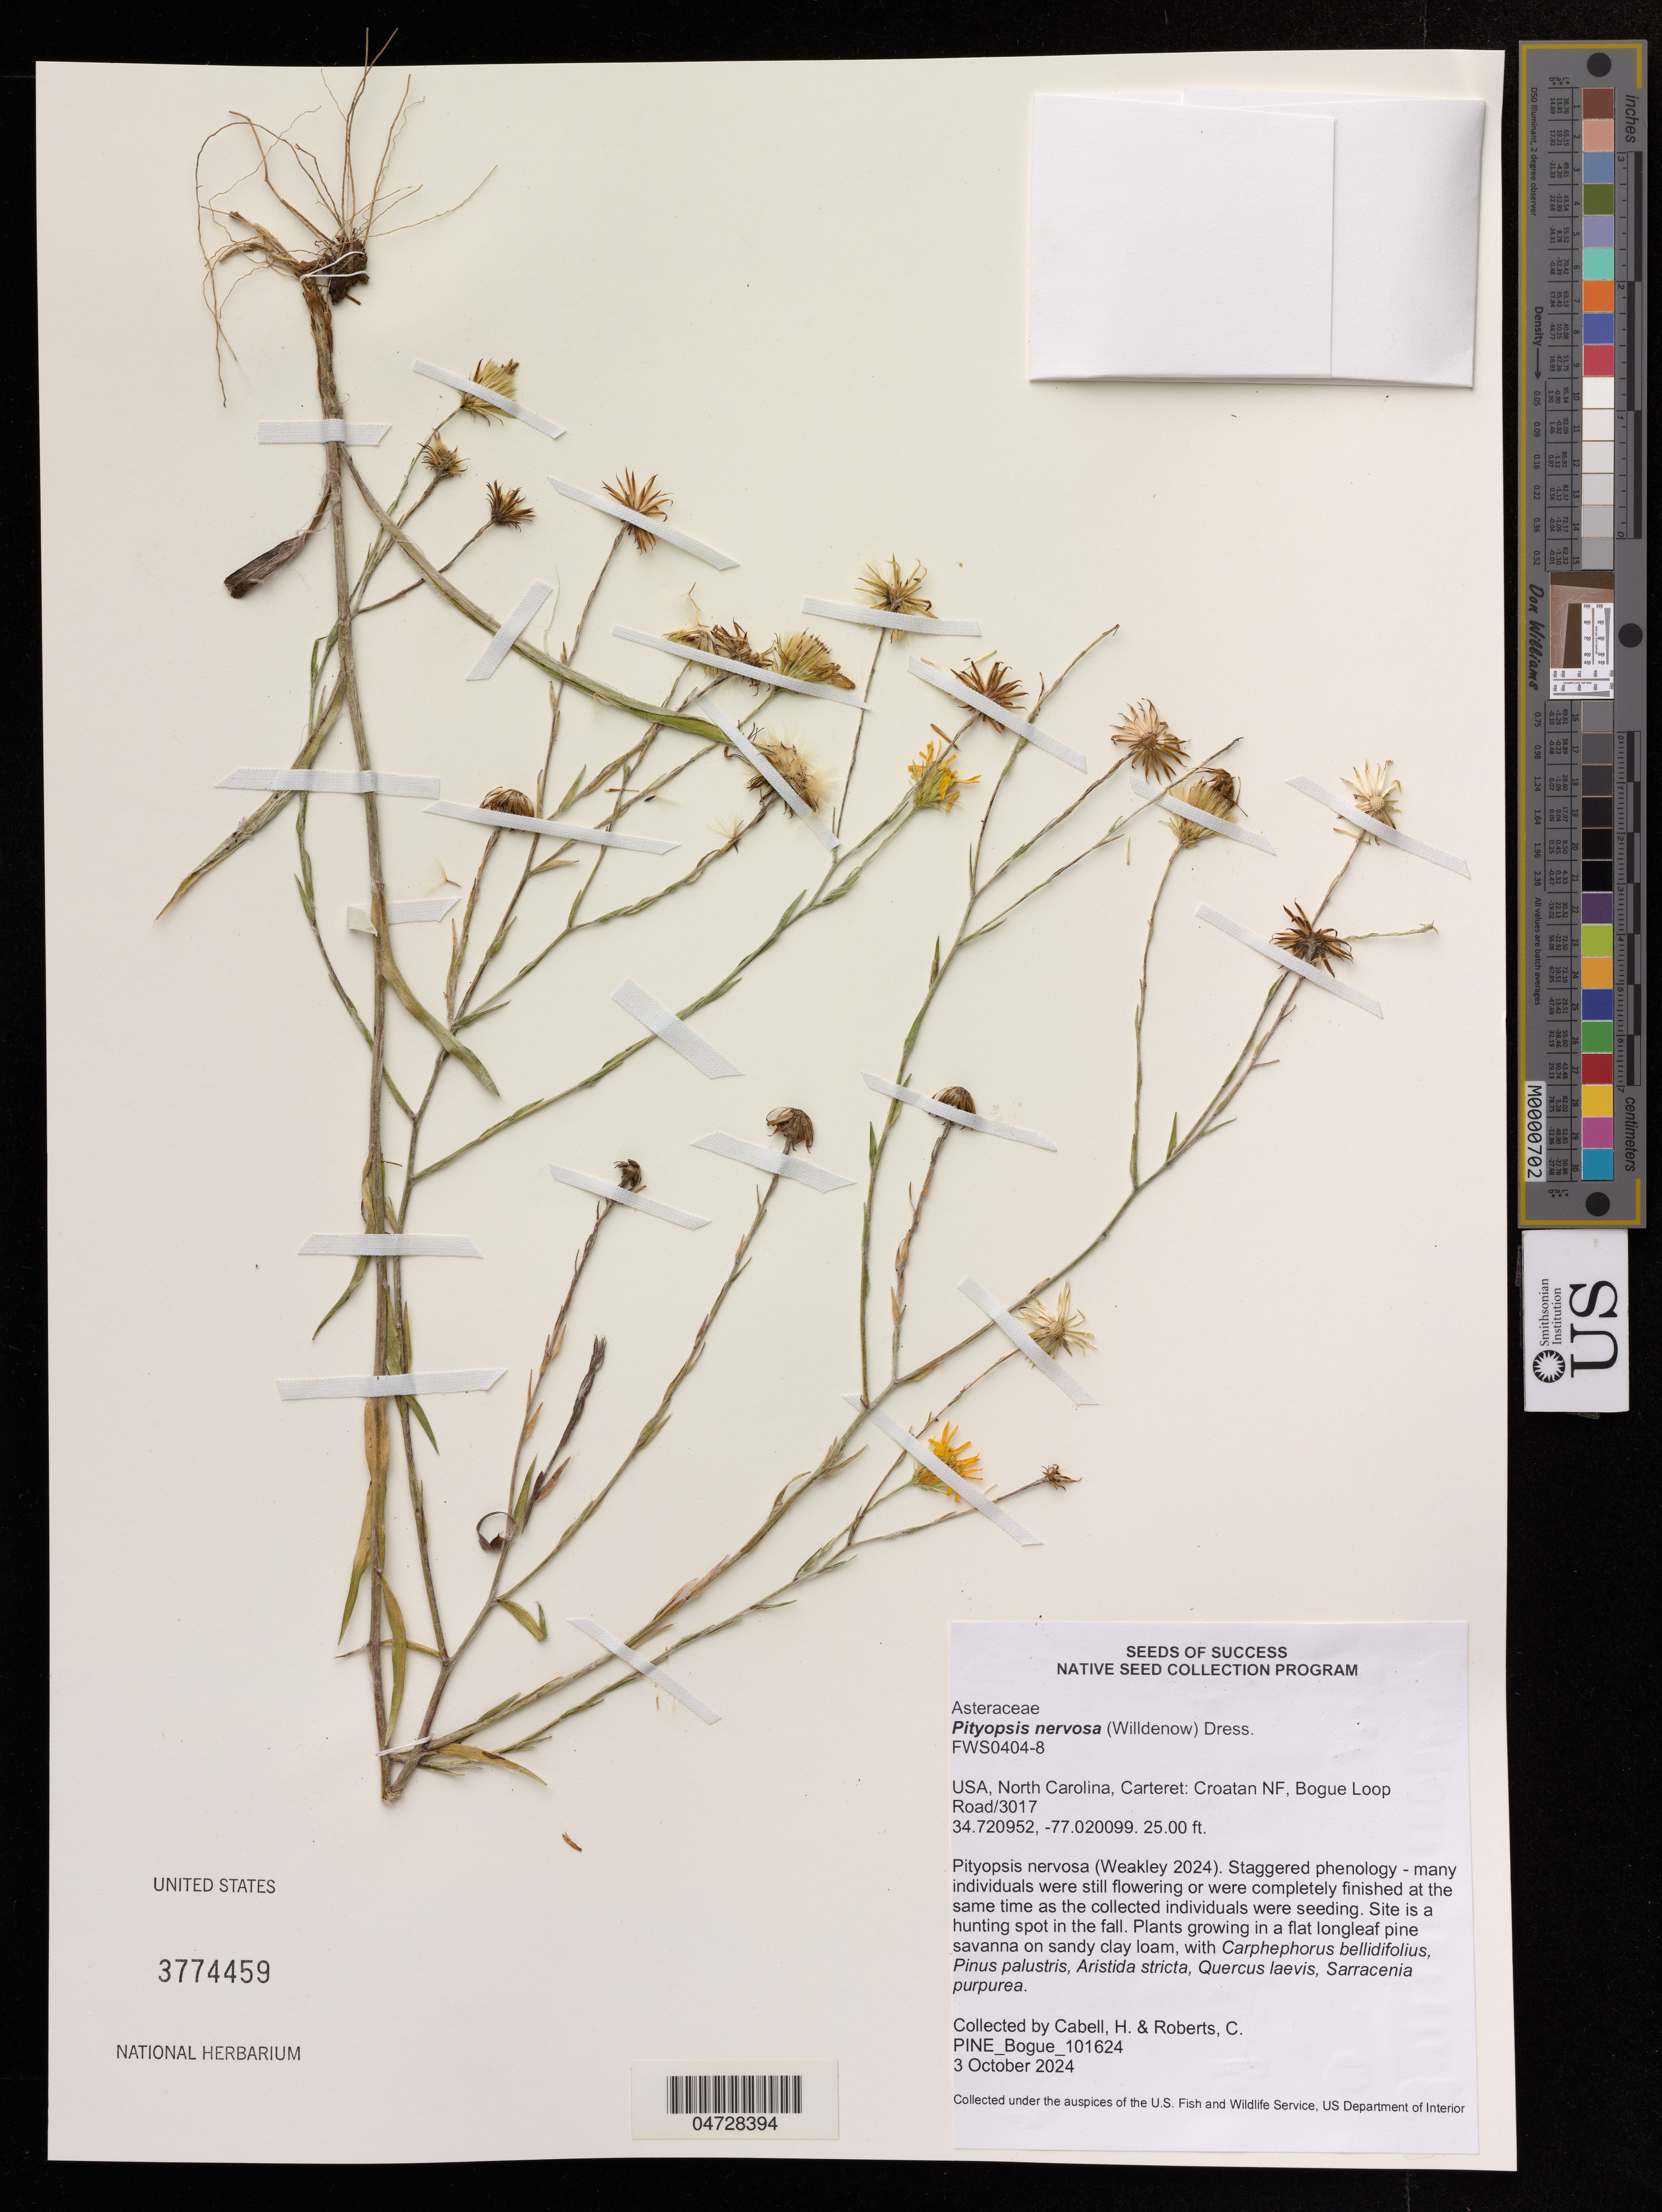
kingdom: Plantae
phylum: Tracheophyta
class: Magnoliopsida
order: Asterales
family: Asteraceae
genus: Pityopsis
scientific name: Pityopsis nervosa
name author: (Willd.) Dress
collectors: H. Cabell & C. Roberts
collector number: FWS0404-8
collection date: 2024-10-03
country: United States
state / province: North Carolina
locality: Carteret: Croatan NF, Bogue Loop Road/3017.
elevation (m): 8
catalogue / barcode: US 3774459